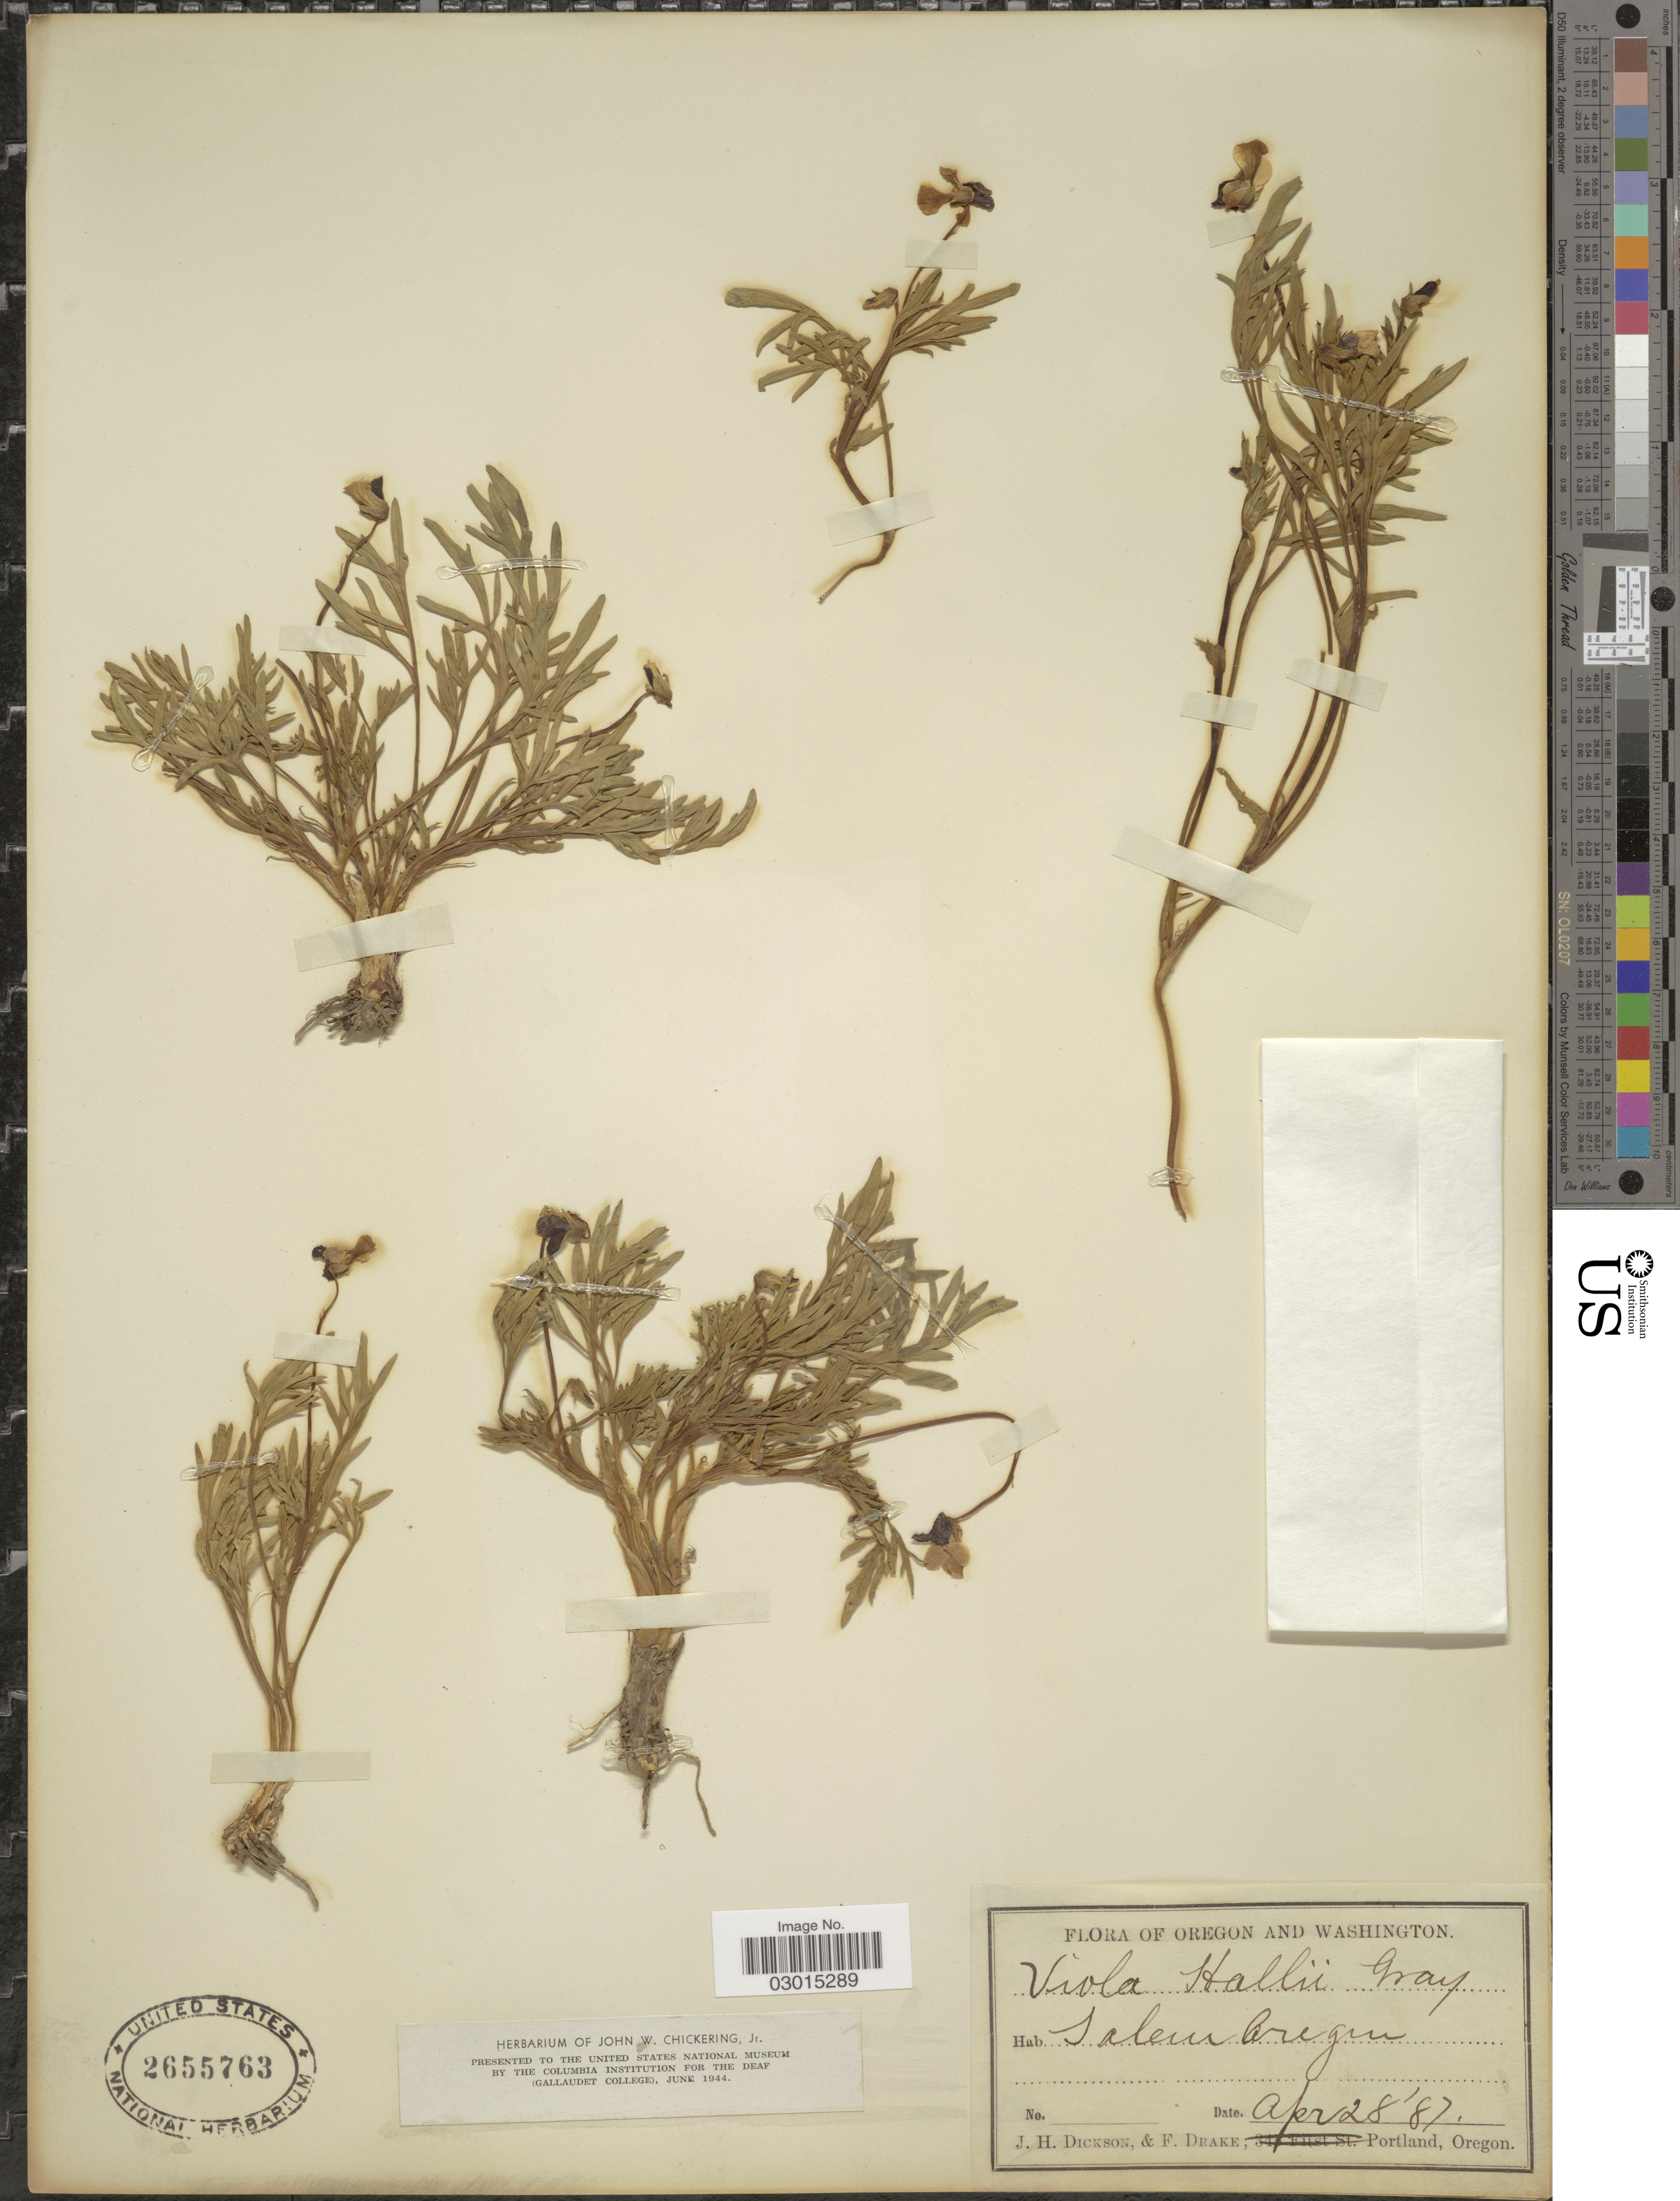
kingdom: Plantae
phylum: Tracheophyta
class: Magnoliopsida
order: Malpighiales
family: Violaceae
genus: Viola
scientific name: Viola hallii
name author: A. Gray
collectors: J. Dickson & F. Drake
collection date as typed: Transcribed d/m/y: 28/4/87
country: United States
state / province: Oregon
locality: Salem.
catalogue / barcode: US 2655763